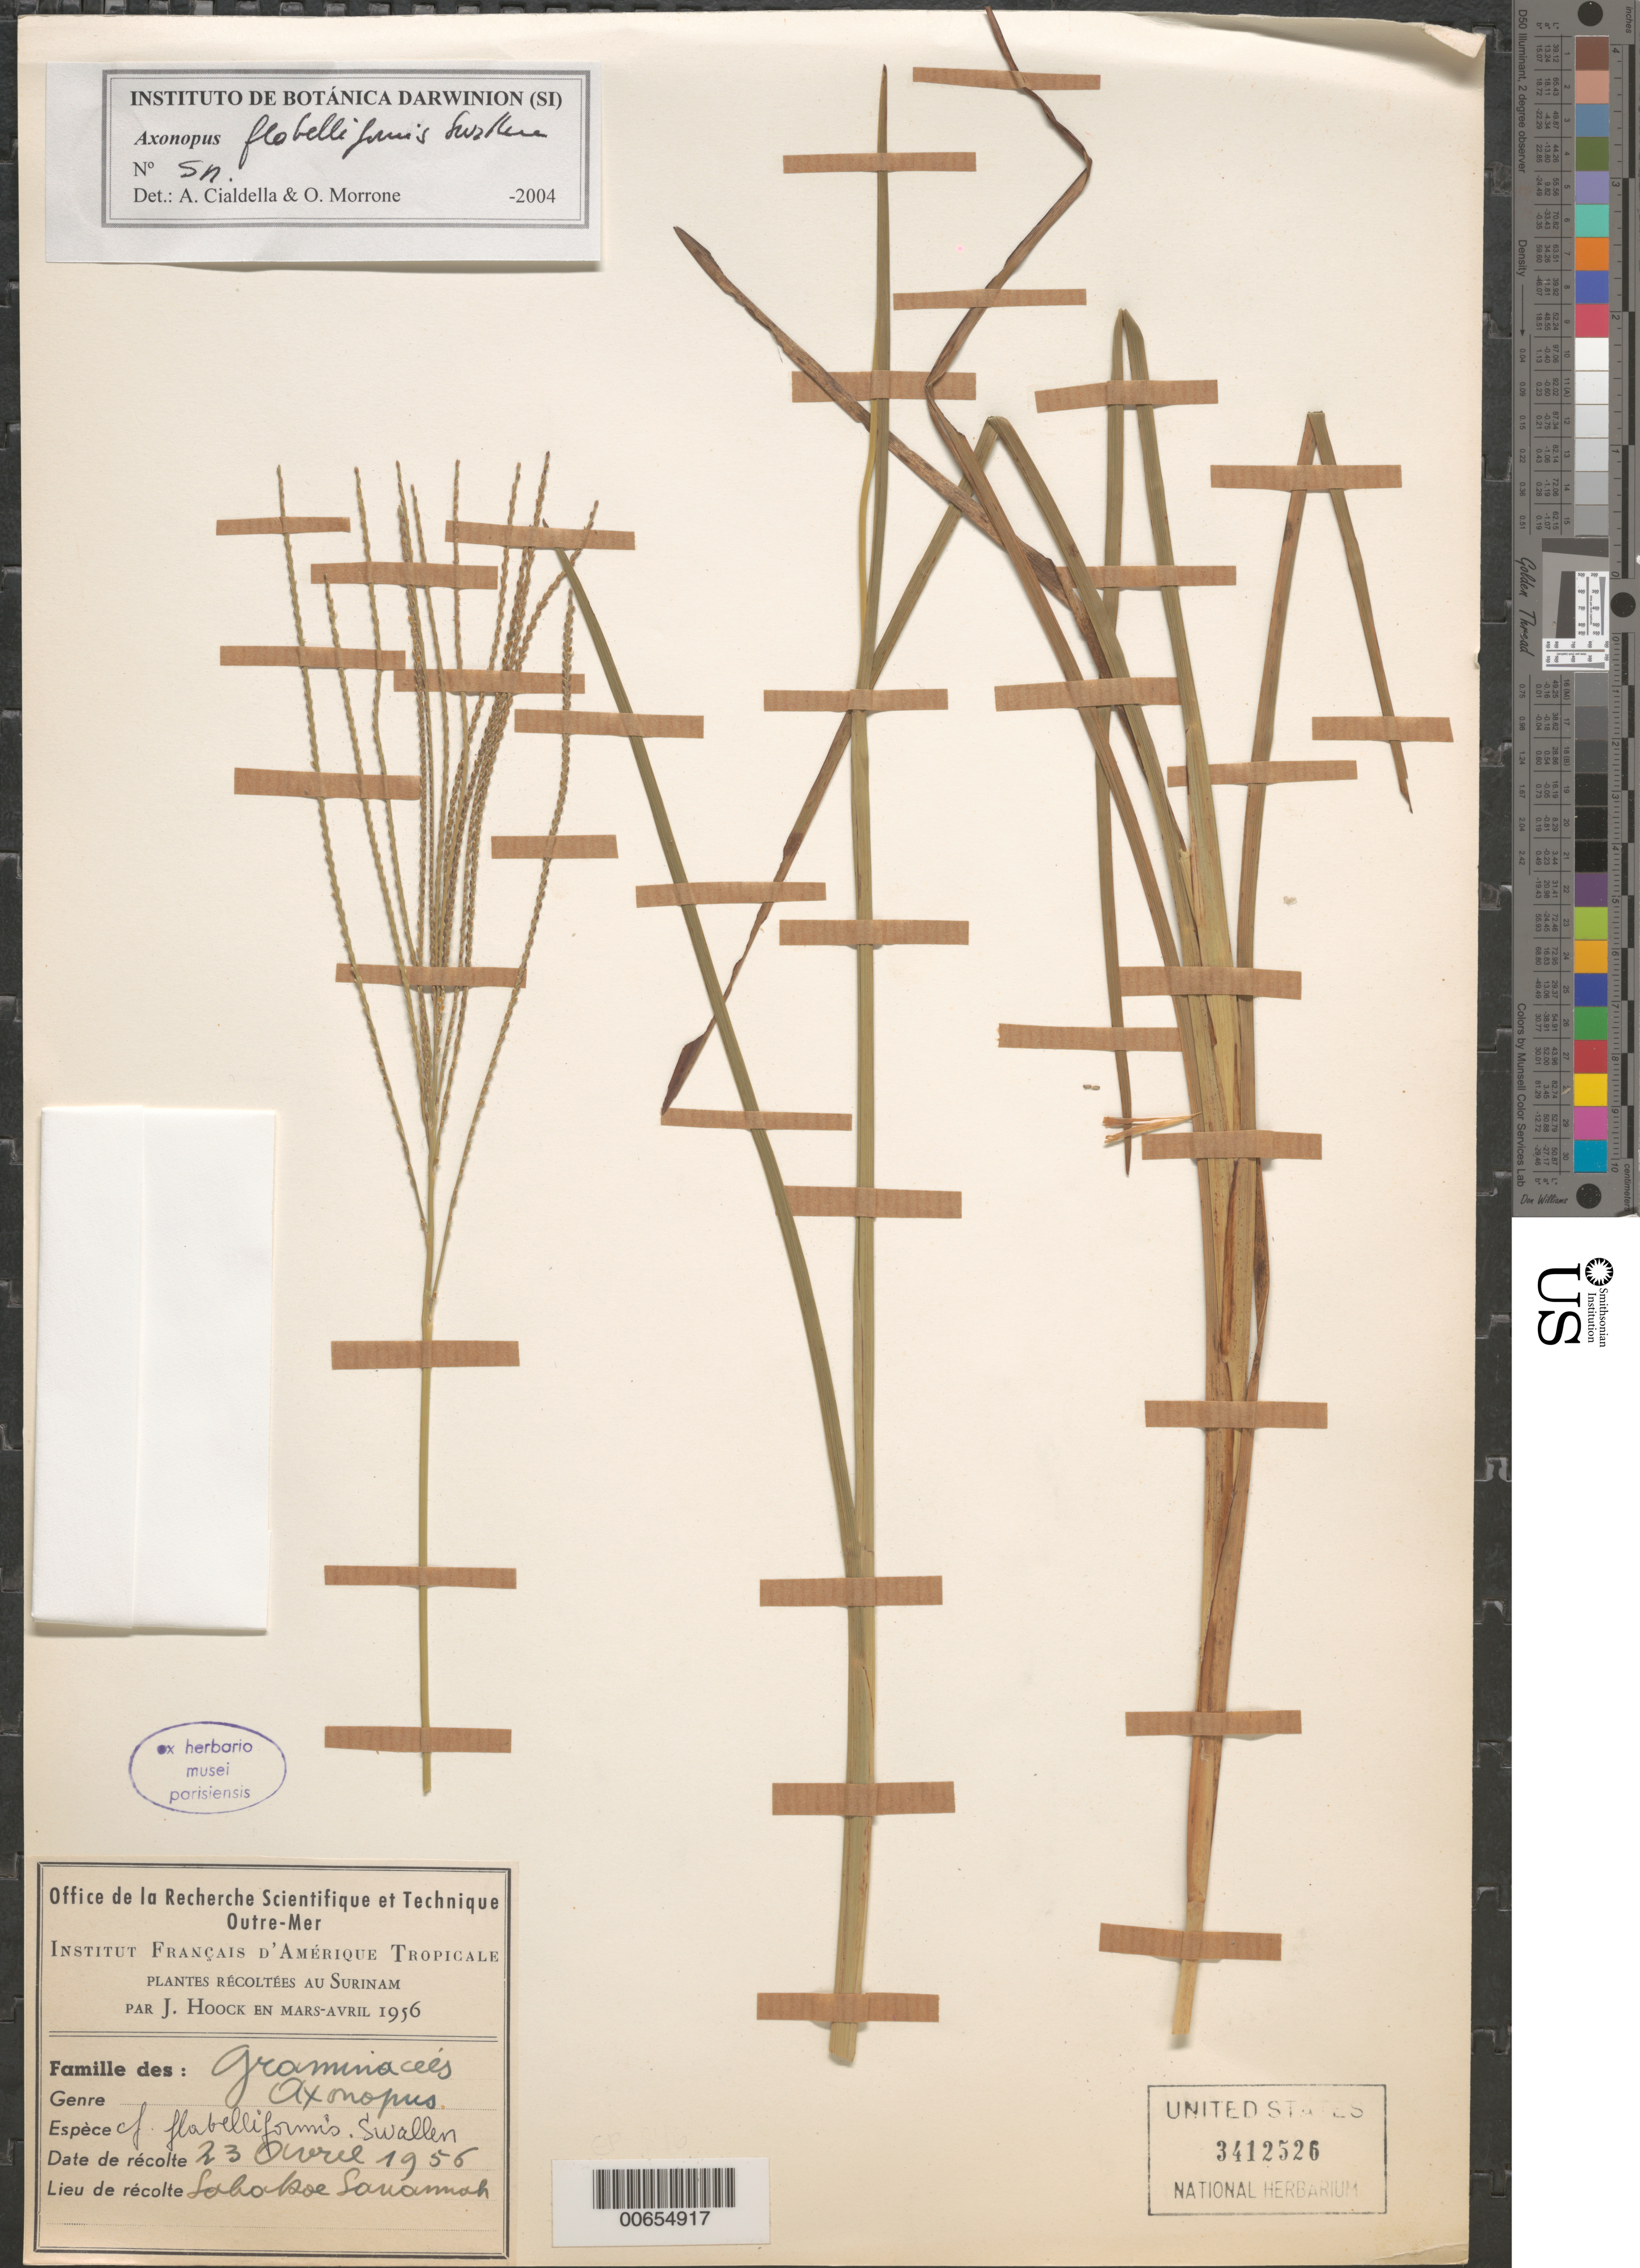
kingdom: Plantae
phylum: Tracheophyta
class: Liliopsida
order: Poales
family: Poaceae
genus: Axonopus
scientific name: Axonopus flabelliformis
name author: Swallen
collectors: J. Hoock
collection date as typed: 23-Apr-56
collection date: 1956-04-23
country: Suriname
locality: Sabakoe Savanna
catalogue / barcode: US 3412526